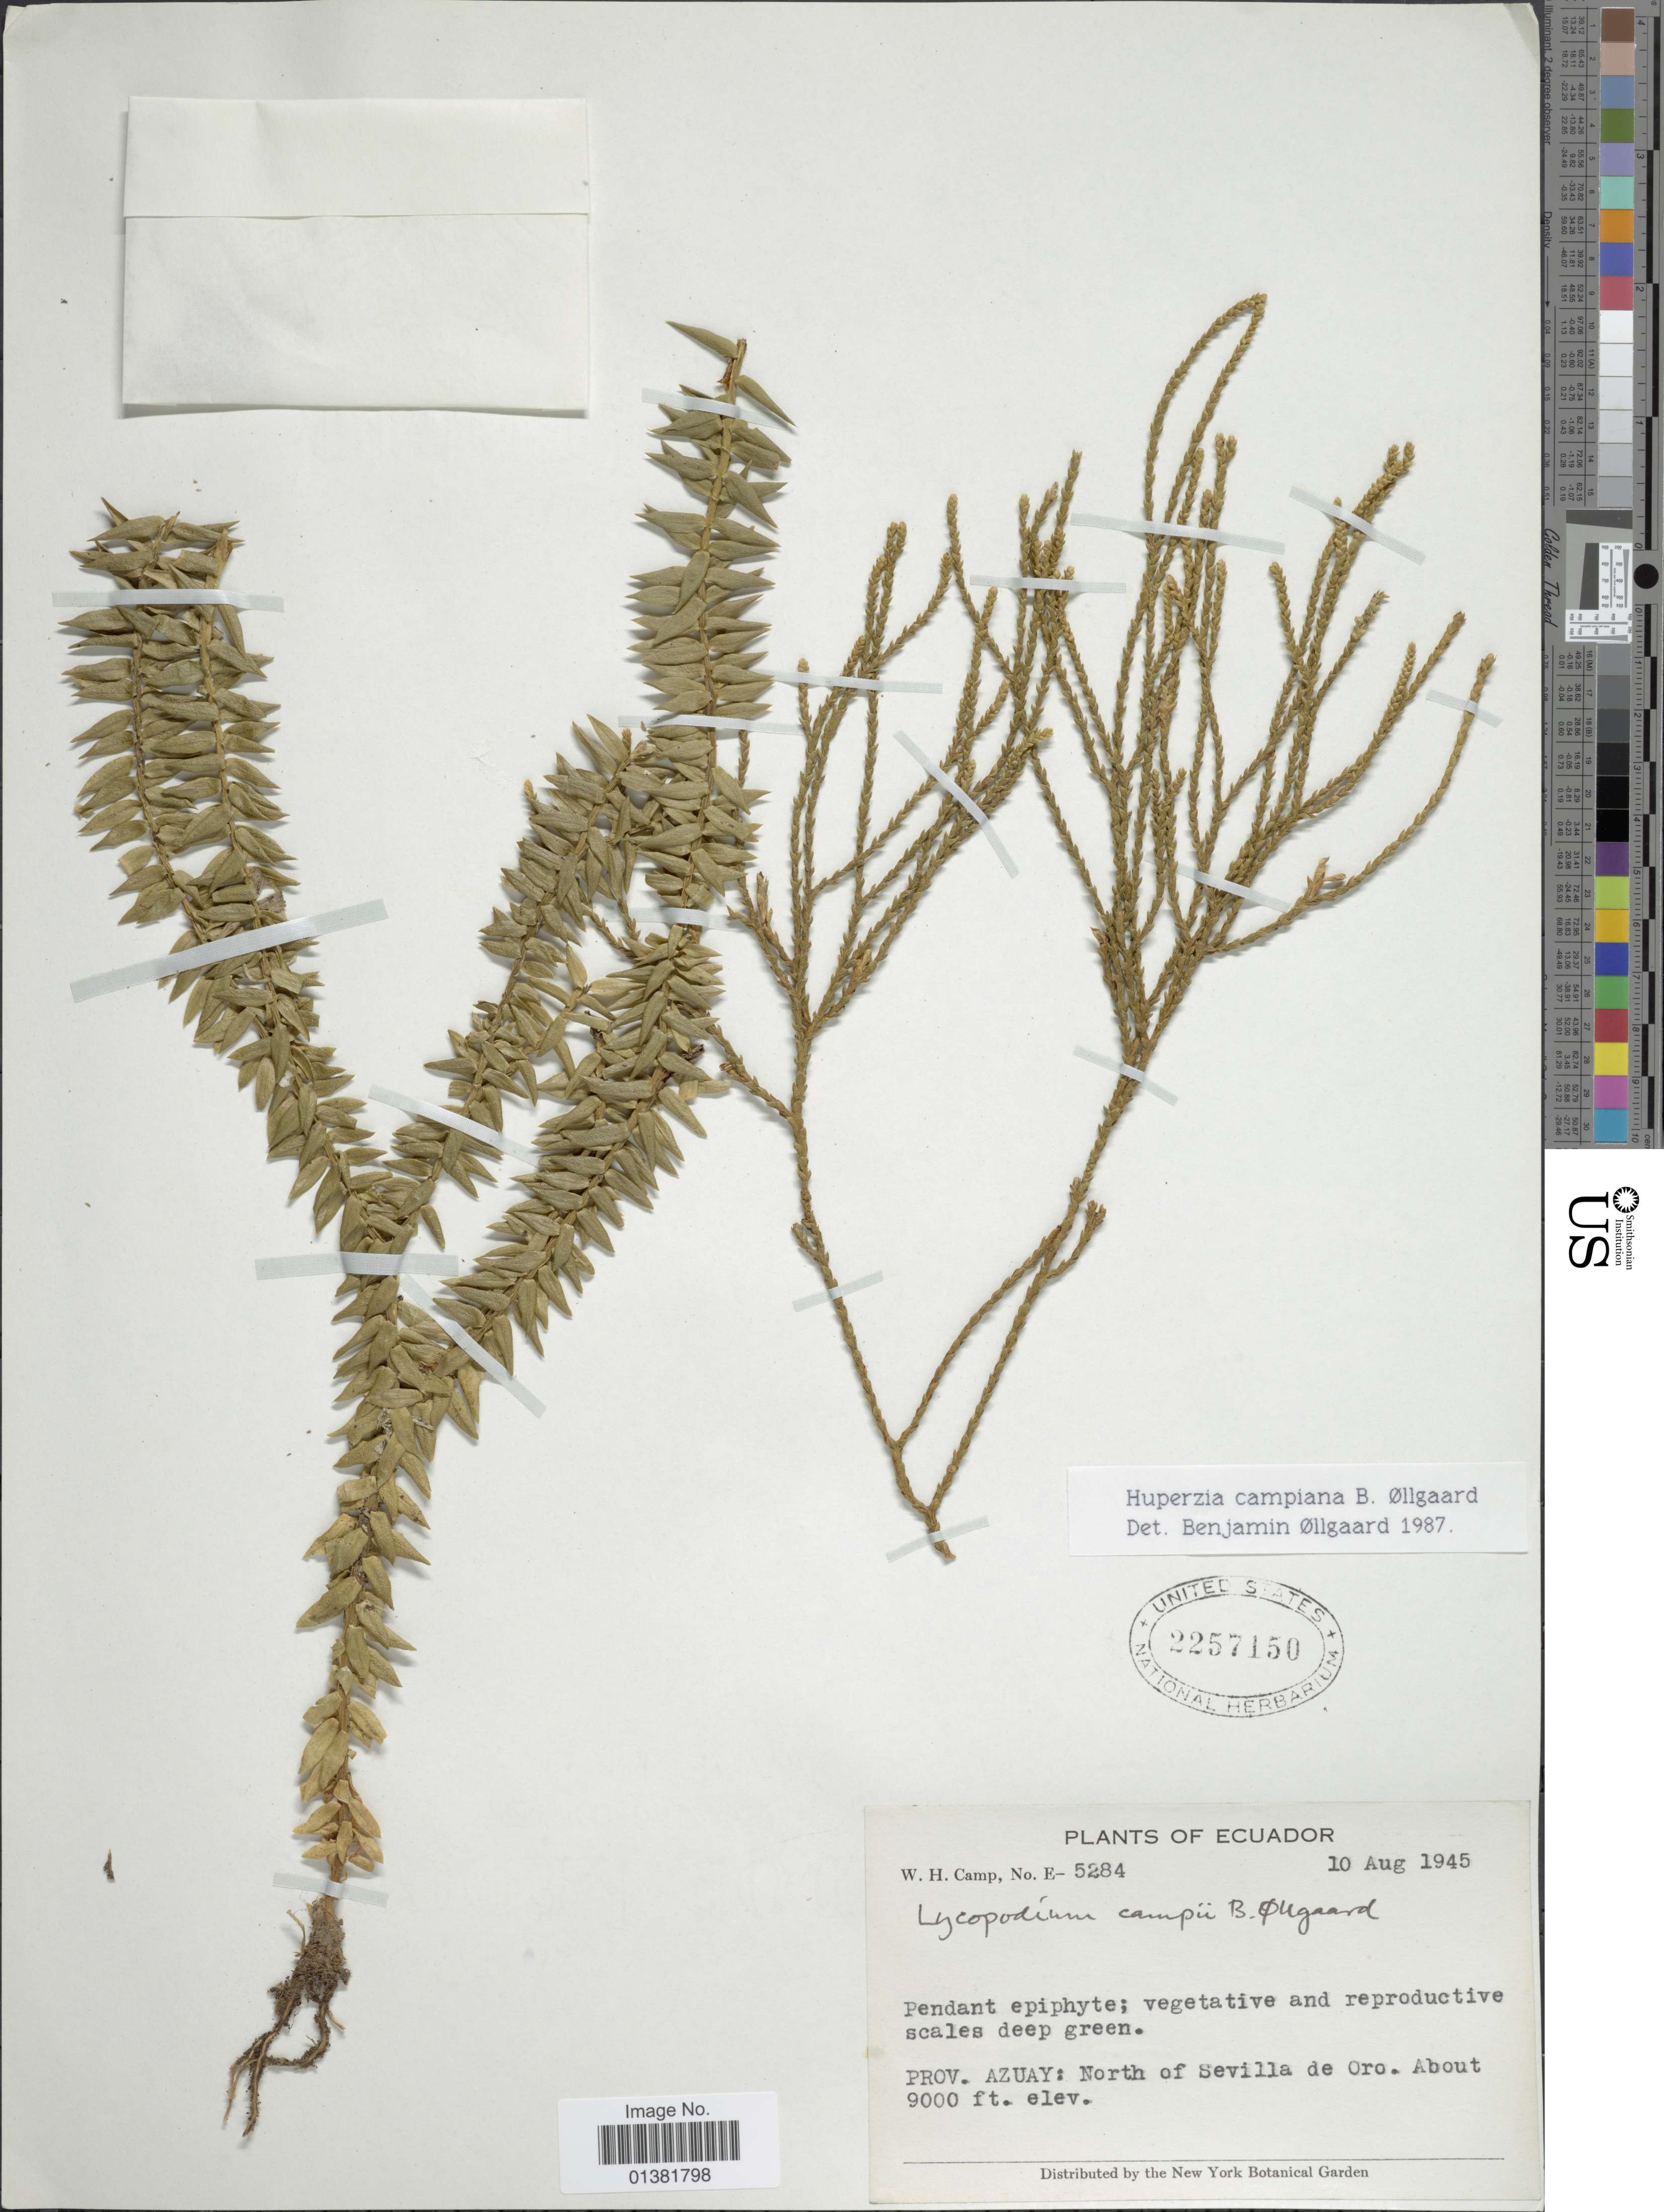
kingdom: Plantae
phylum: Tracheophyta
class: Lycopodiopsida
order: Lycopodiales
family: Lycopodiaceae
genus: Phlegmariurus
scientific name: Phlegmariurus campianus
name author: (B. Øllg.) B. Øllg.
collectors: W. H. Camp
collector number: E-5284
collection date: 1945-08-10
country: Ecuador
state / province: Azuay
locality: North of Sevilla de Oro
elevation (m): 2743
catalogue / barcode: US 2257150